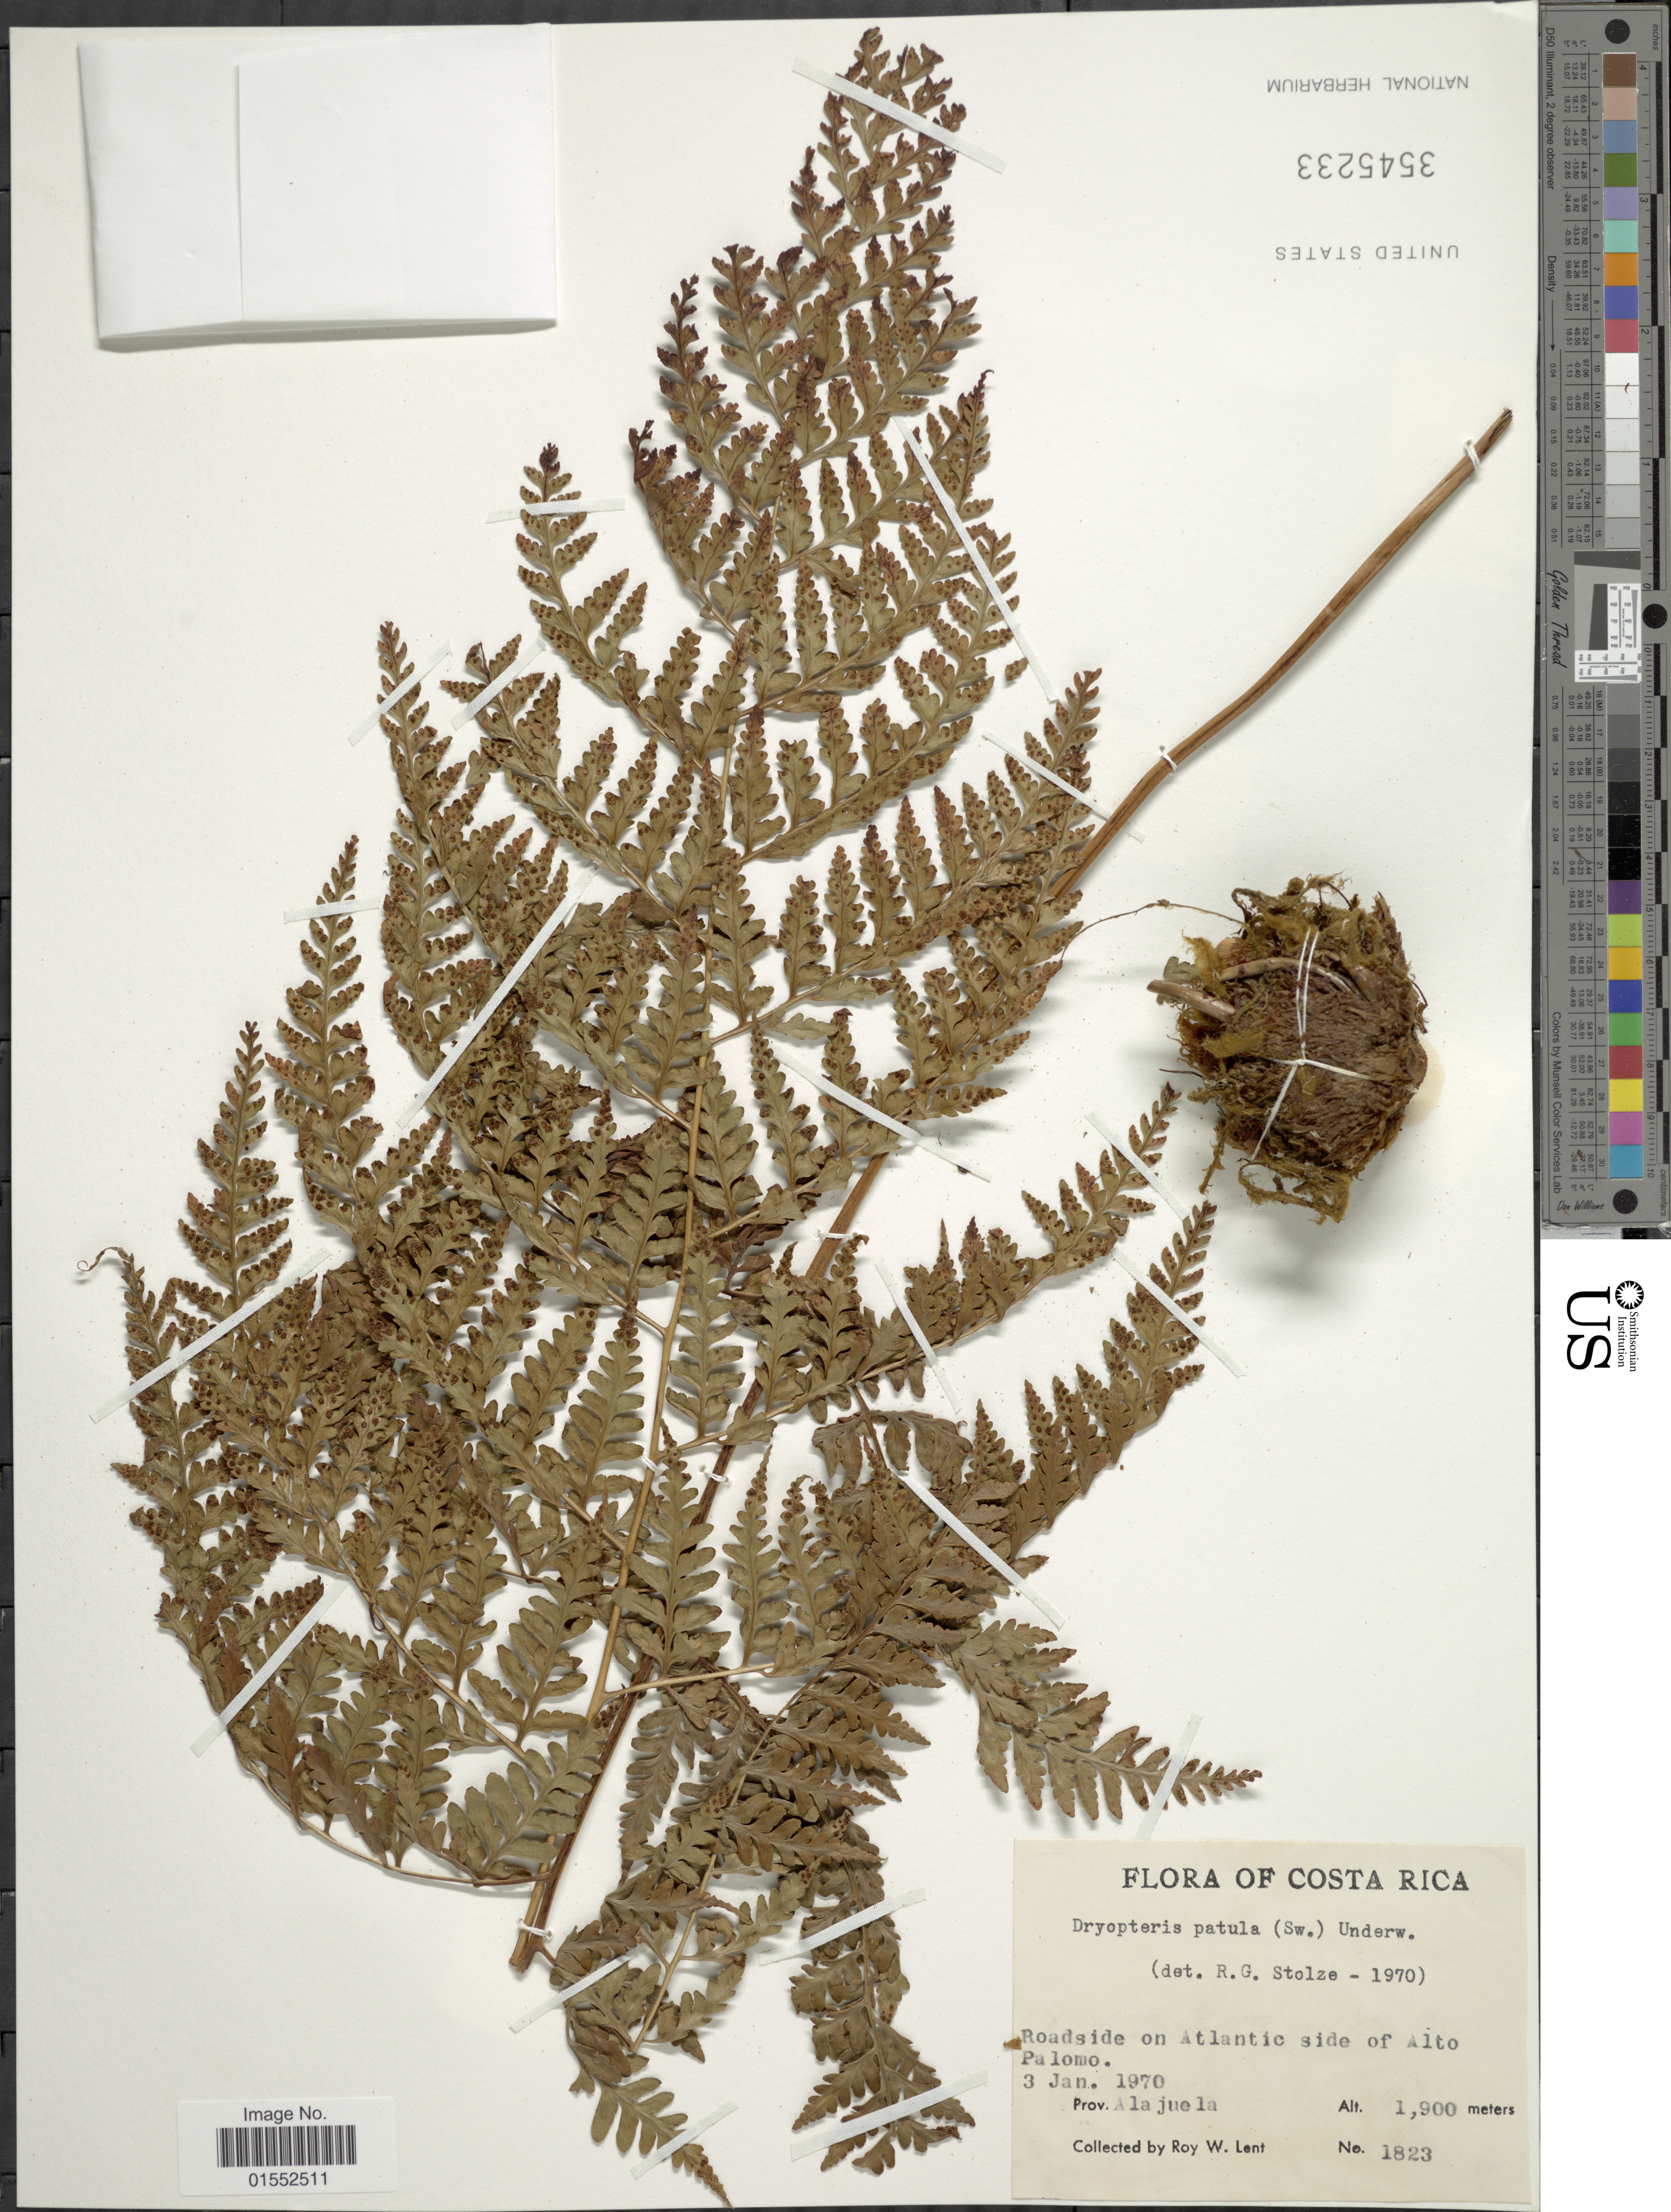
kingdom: Plantae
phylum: Tracheophyta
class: Polypodiopsida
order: Polypodiales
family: Dryopteridaceae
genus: Dryopteris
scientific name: Dryopteris patula var. serrata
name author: (Mett.) C.V. Morton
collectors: R. W. Lent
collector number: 1823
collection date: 1970-01-03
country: Costa Rica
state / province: Alajuela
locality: Roadside om Atlantic side of Alto Paloma. Prov. Alajuela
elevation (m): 1900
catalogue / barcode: US 3545233